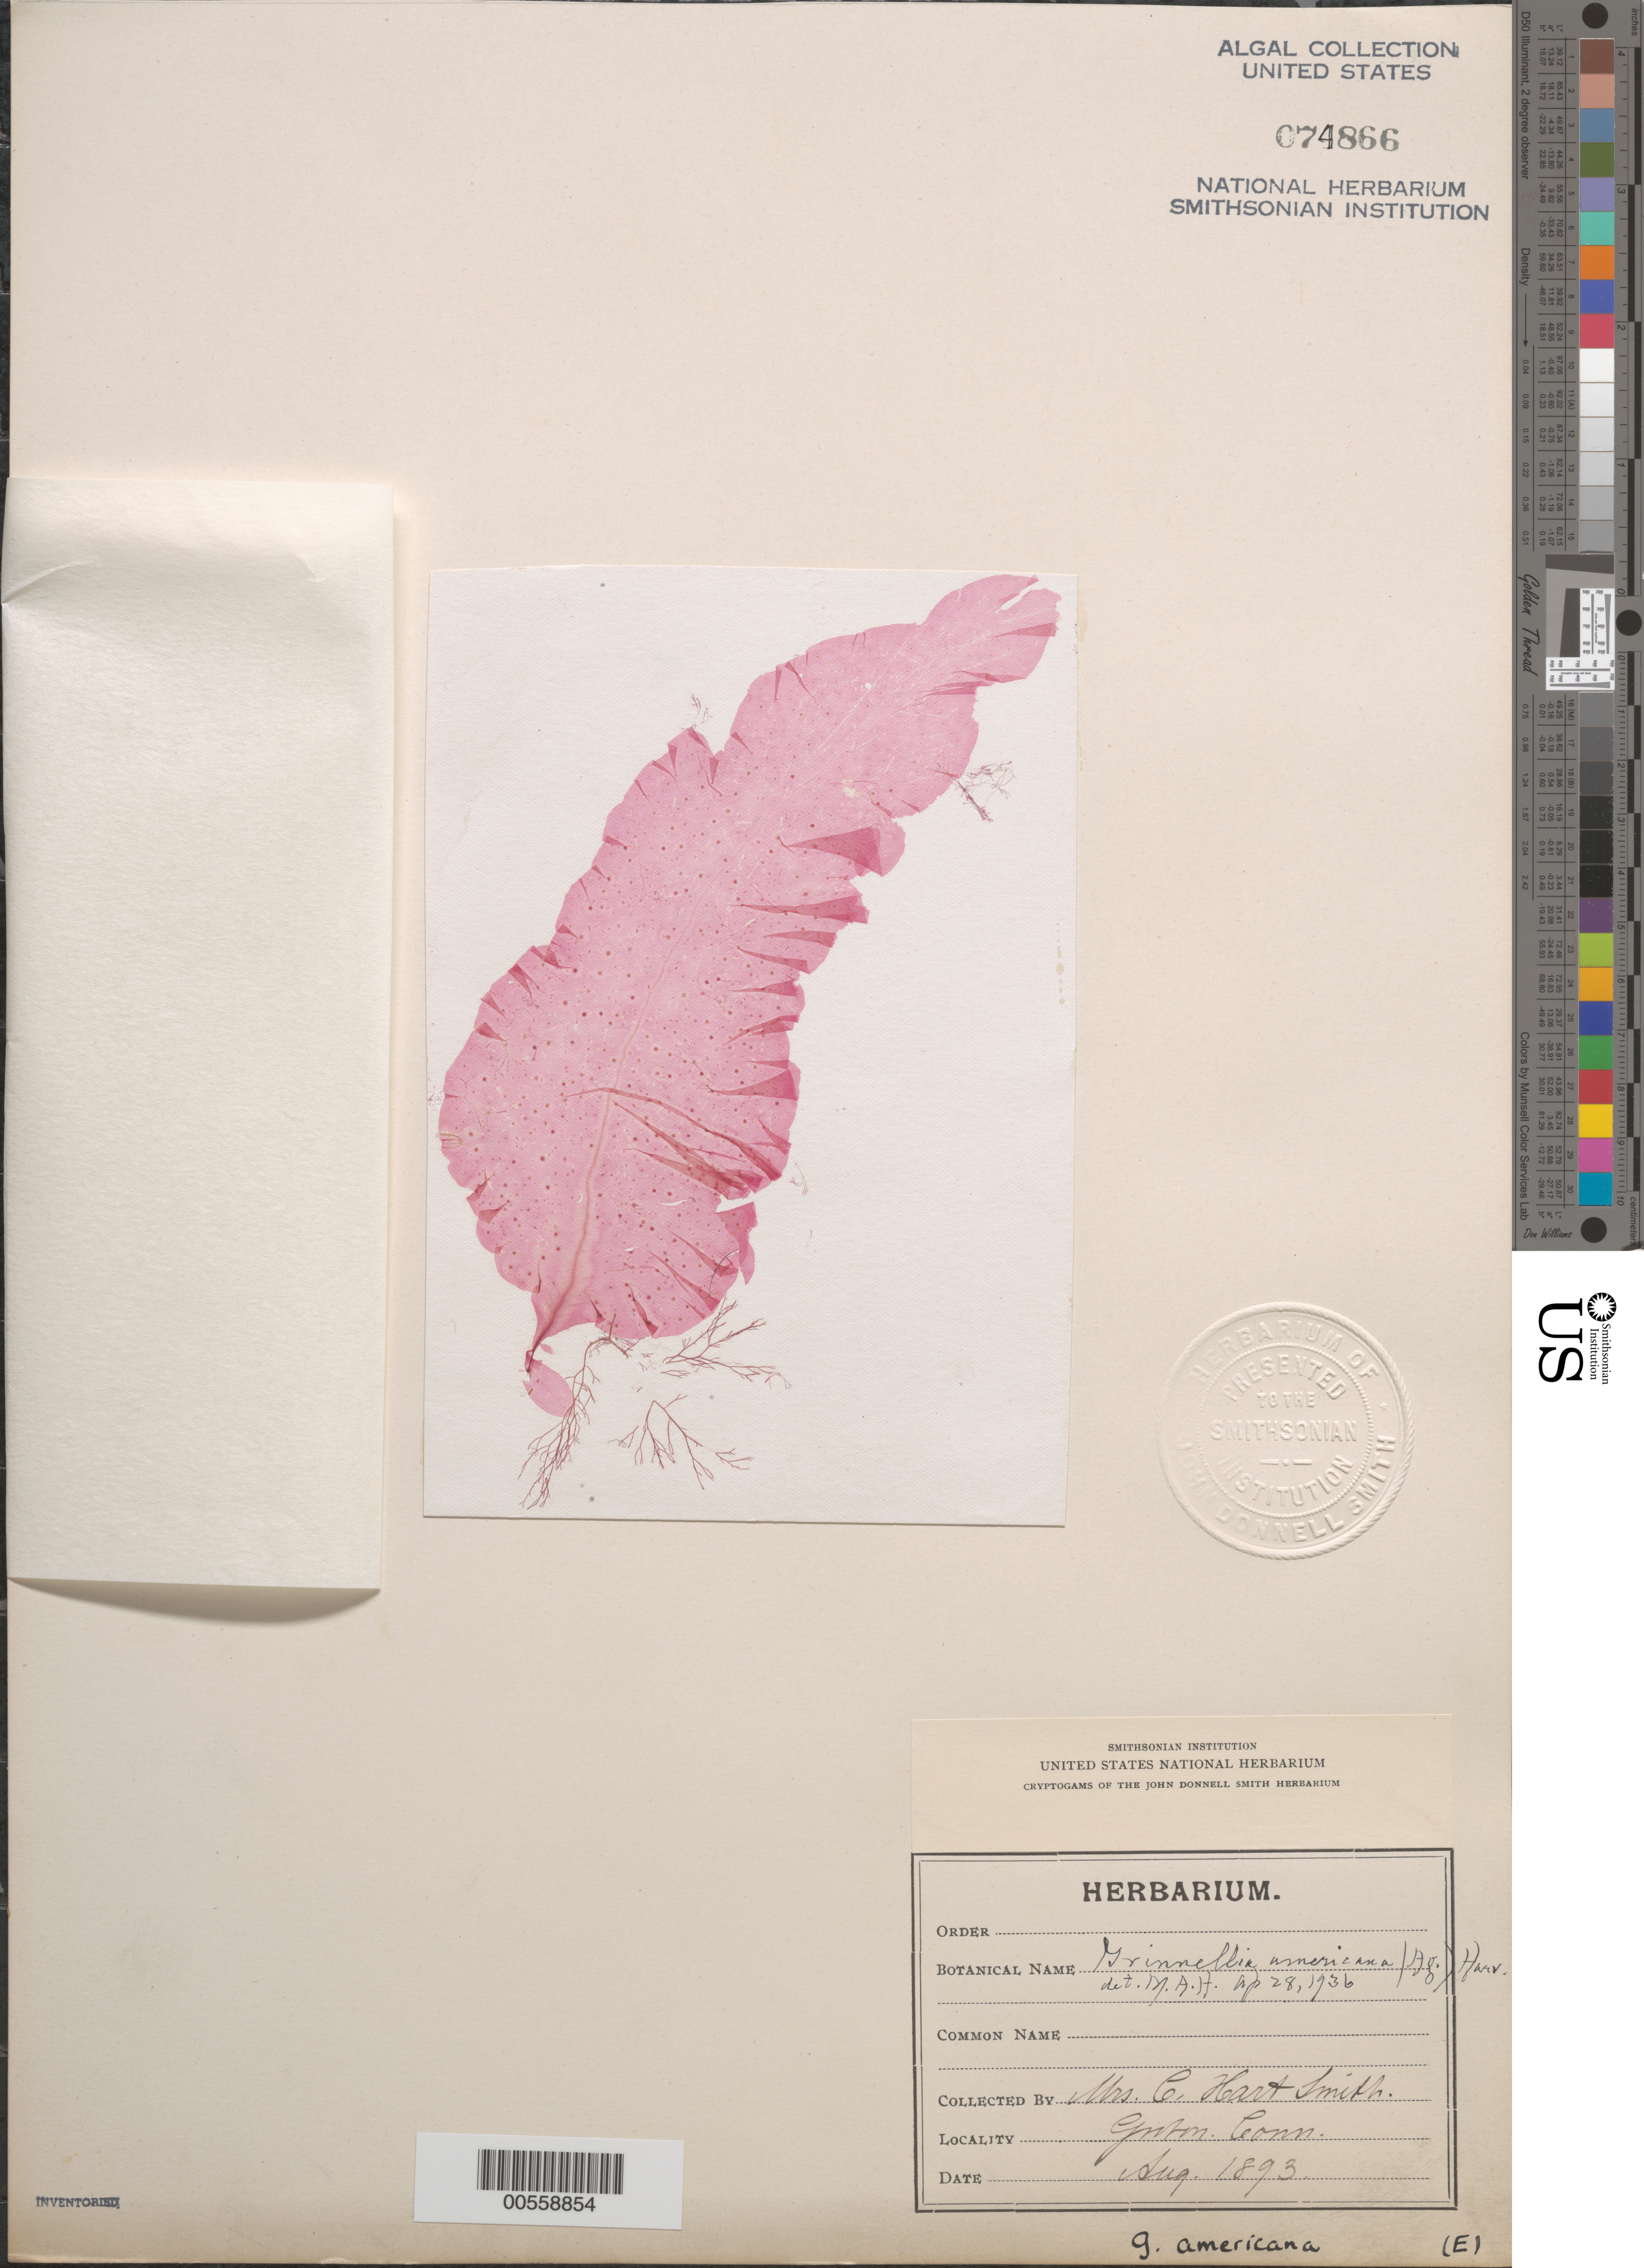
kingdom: Plantae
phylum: Rhodophyta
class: Florideophyceae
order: Ceramiales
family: Delesseriaceae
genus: Grinnellia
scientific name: Grinnellia americana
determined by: Howe, M. A.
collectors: C. H. Smith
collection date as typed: Aug 1893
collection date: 1893-08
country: United States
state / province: Connecticut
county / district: New London County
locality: Groton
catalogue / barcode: US 74866